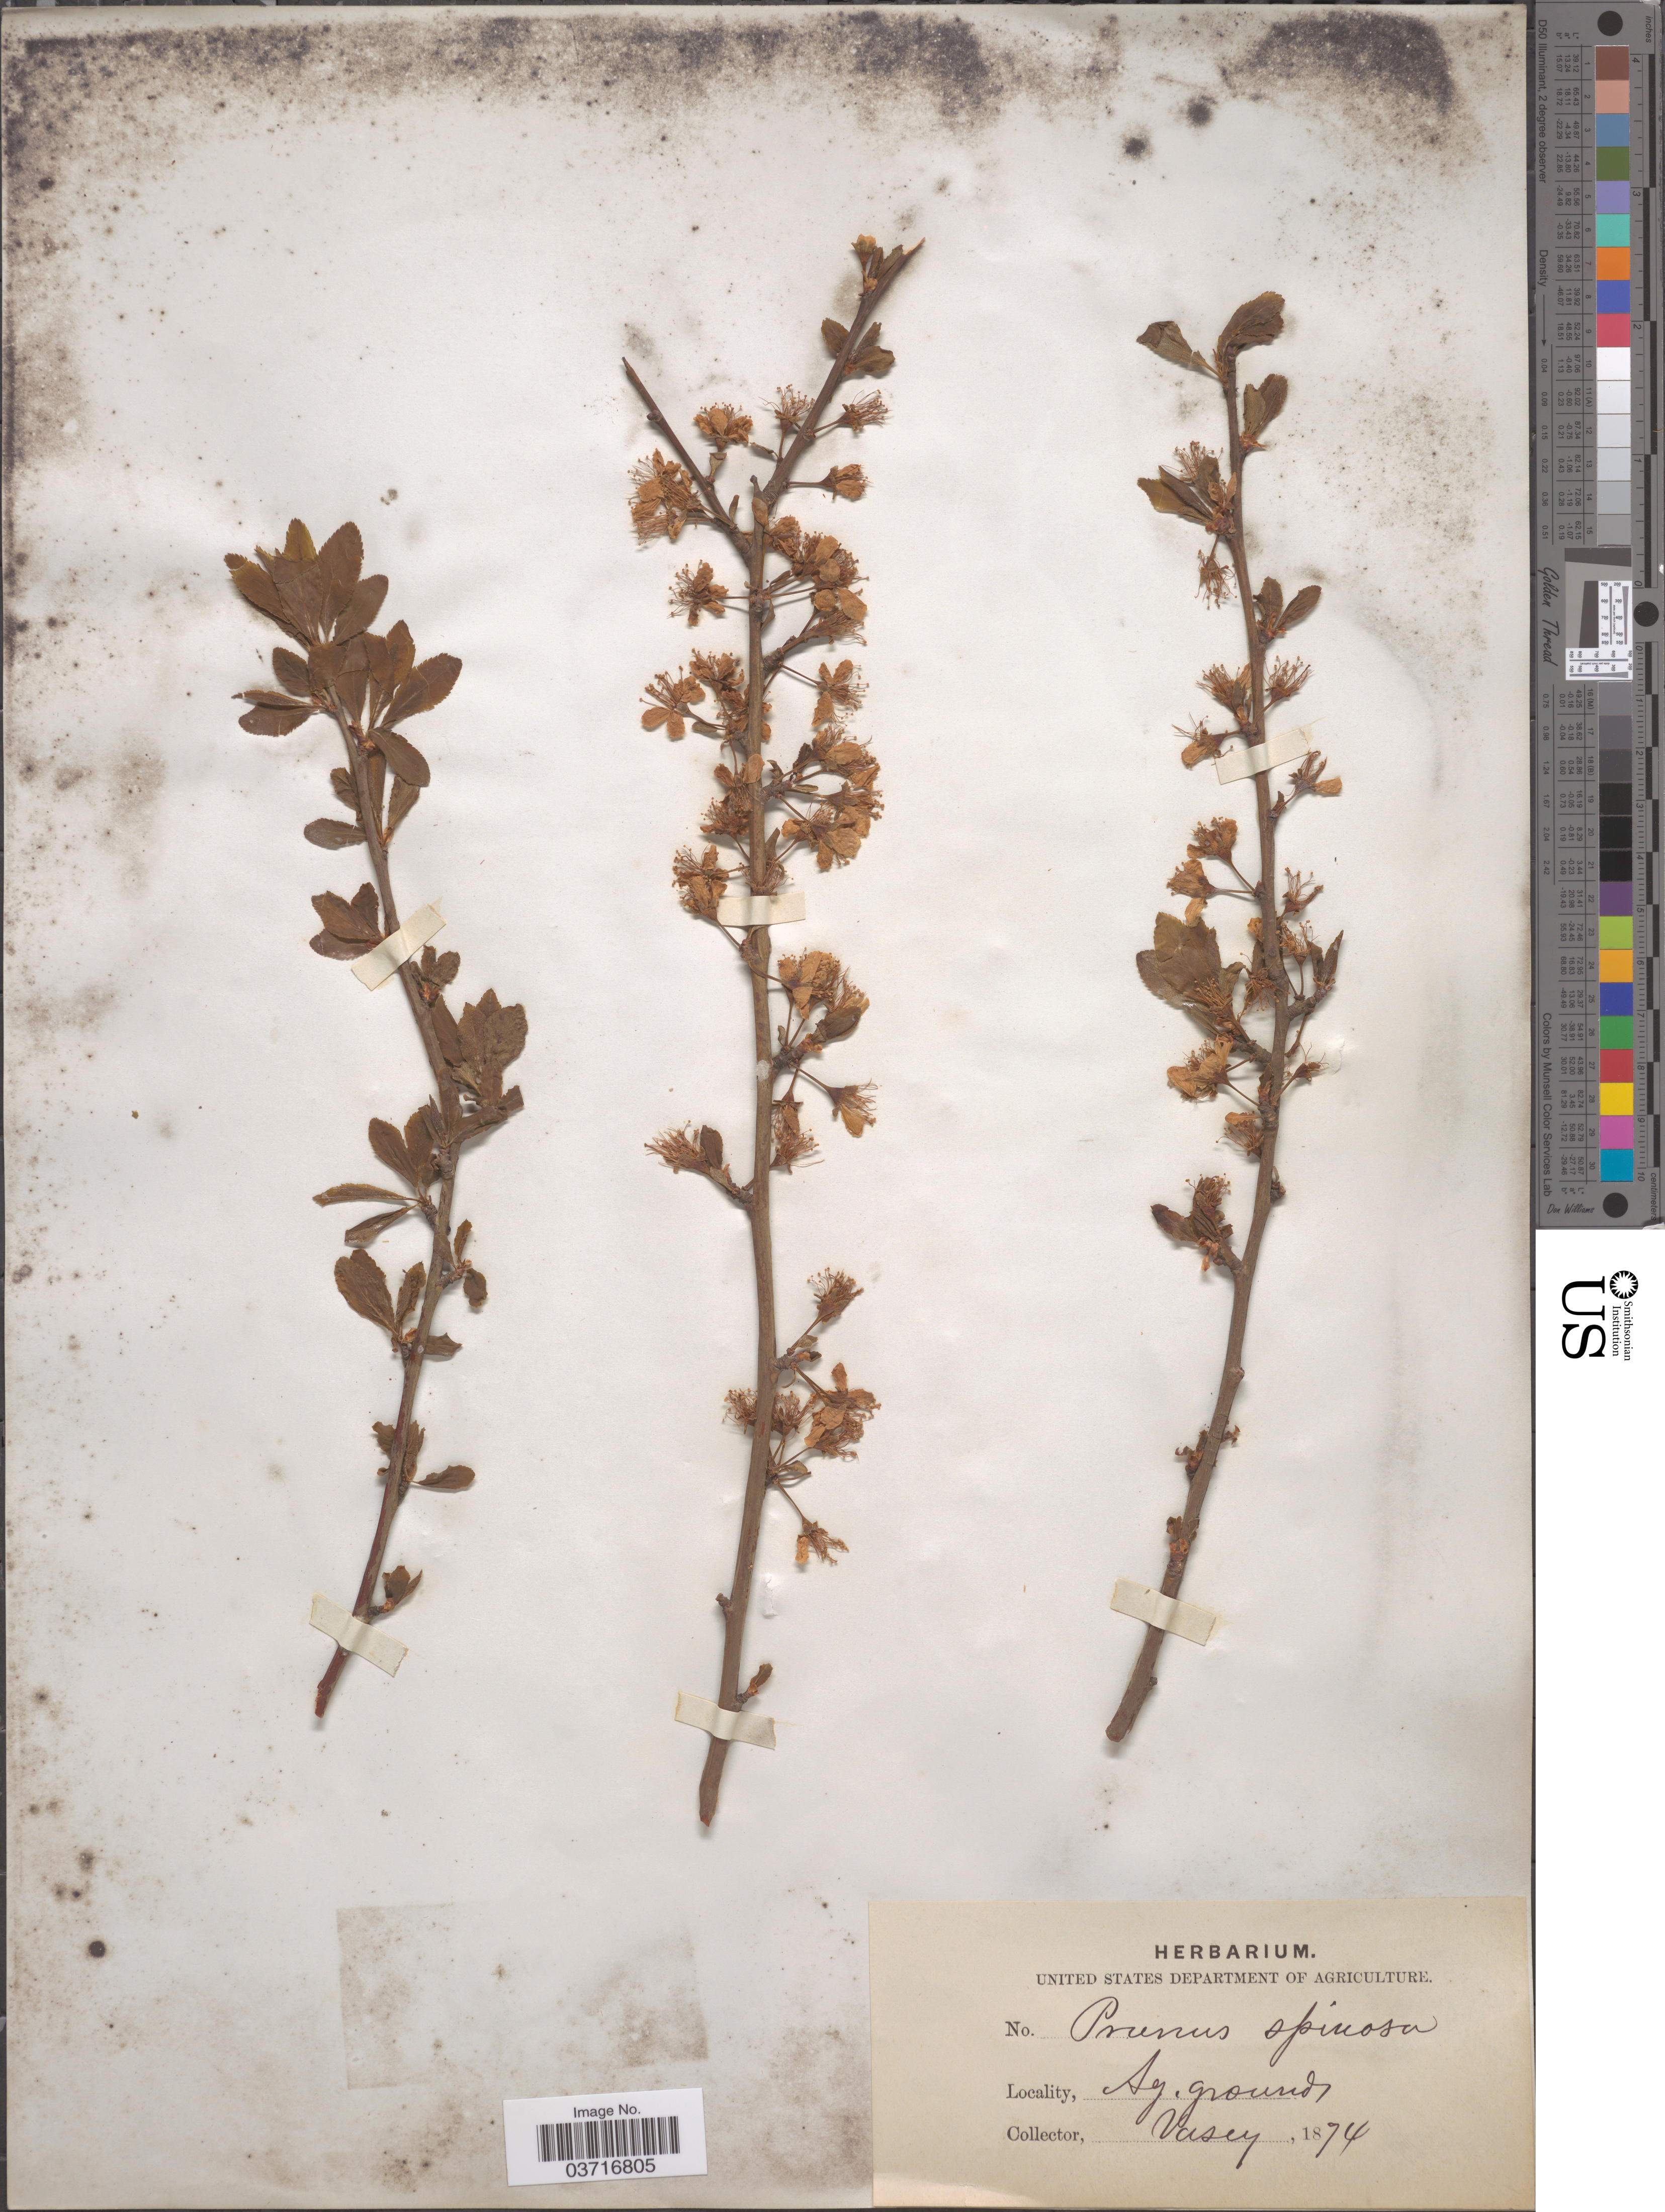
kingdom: Plantae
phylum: Tracheophyta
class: Magnoliopsida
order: Rosales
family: Rosaceae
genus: Prunus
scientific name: Prunus insititia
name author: L.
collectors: Vasey, --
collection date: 1874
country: United States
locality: Ag. grounds.